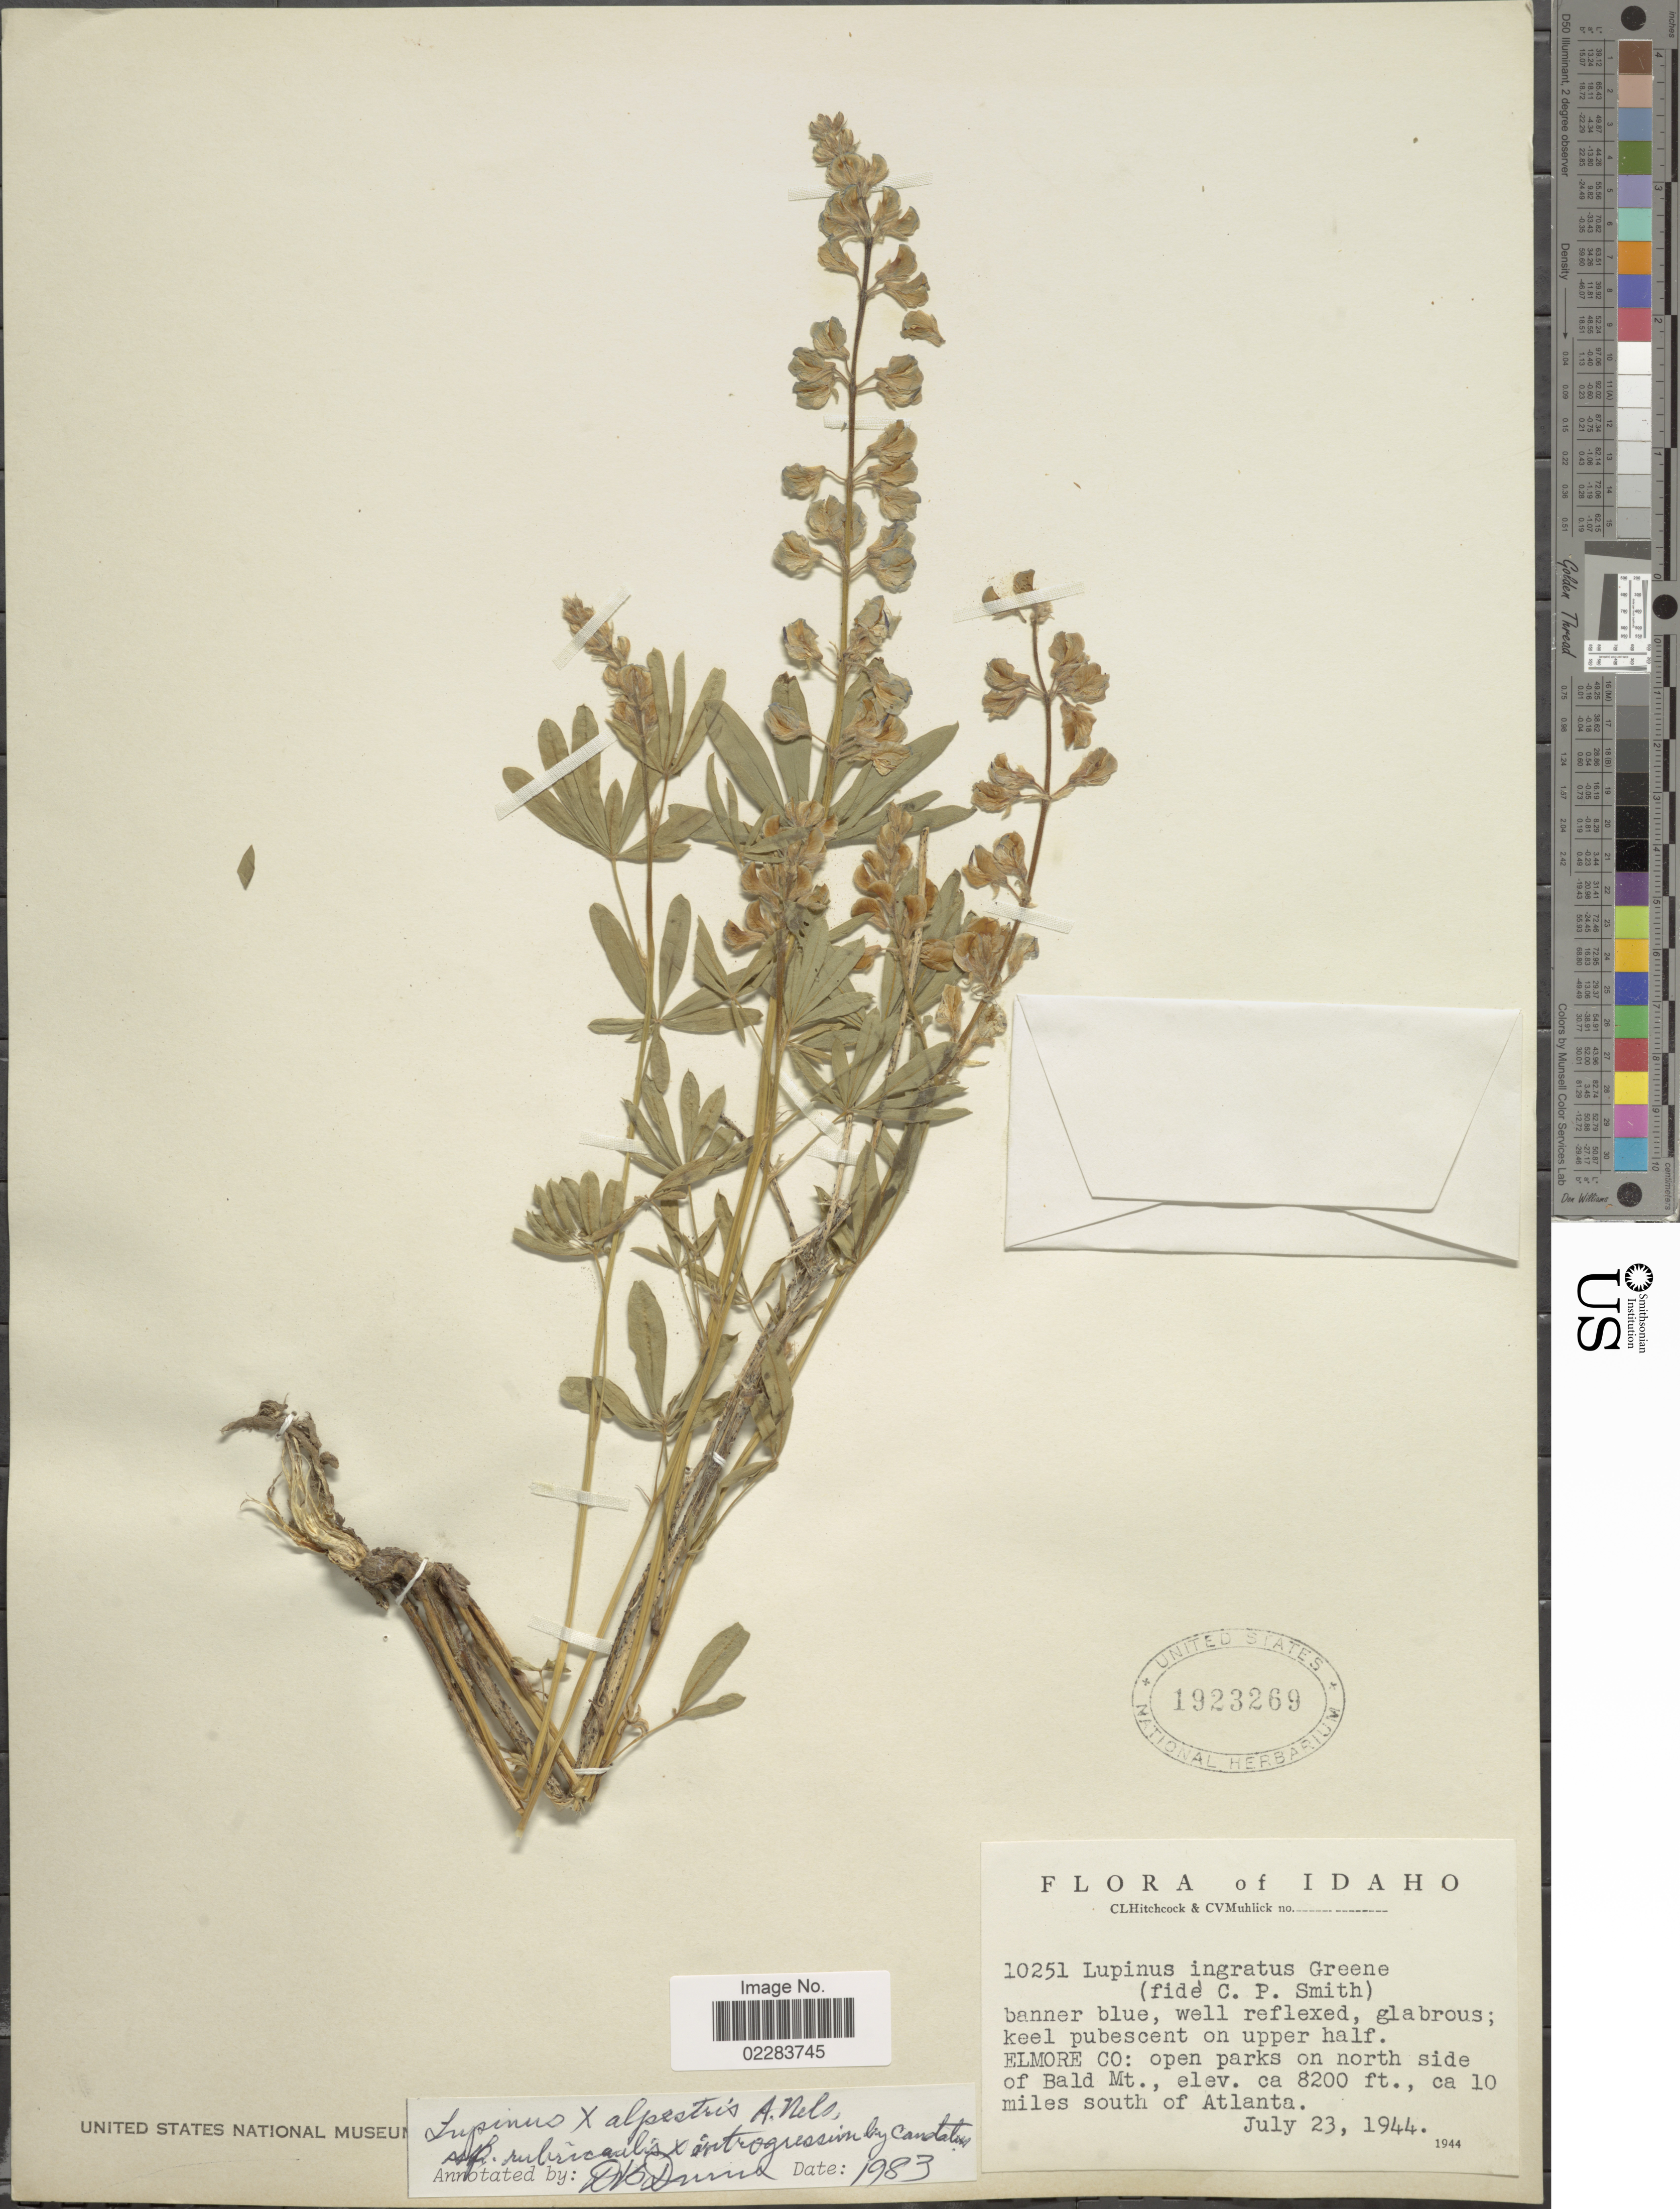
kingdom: Plantae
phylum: Tracheophyta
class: Magnoliopsida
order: Fabales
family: Fabaceae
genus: Lupinus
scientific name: Lupinus alpestris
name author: A. Nelson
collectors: C. L. Hitchcock & C. V. Muhlick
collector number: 10251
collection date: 1944-07-23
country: United States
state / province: Idaho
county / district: Elmore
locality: open parks on north side of Bald Mt., ca 10 miles south of Atlanta.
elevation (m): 2499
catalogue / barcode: US 1923269